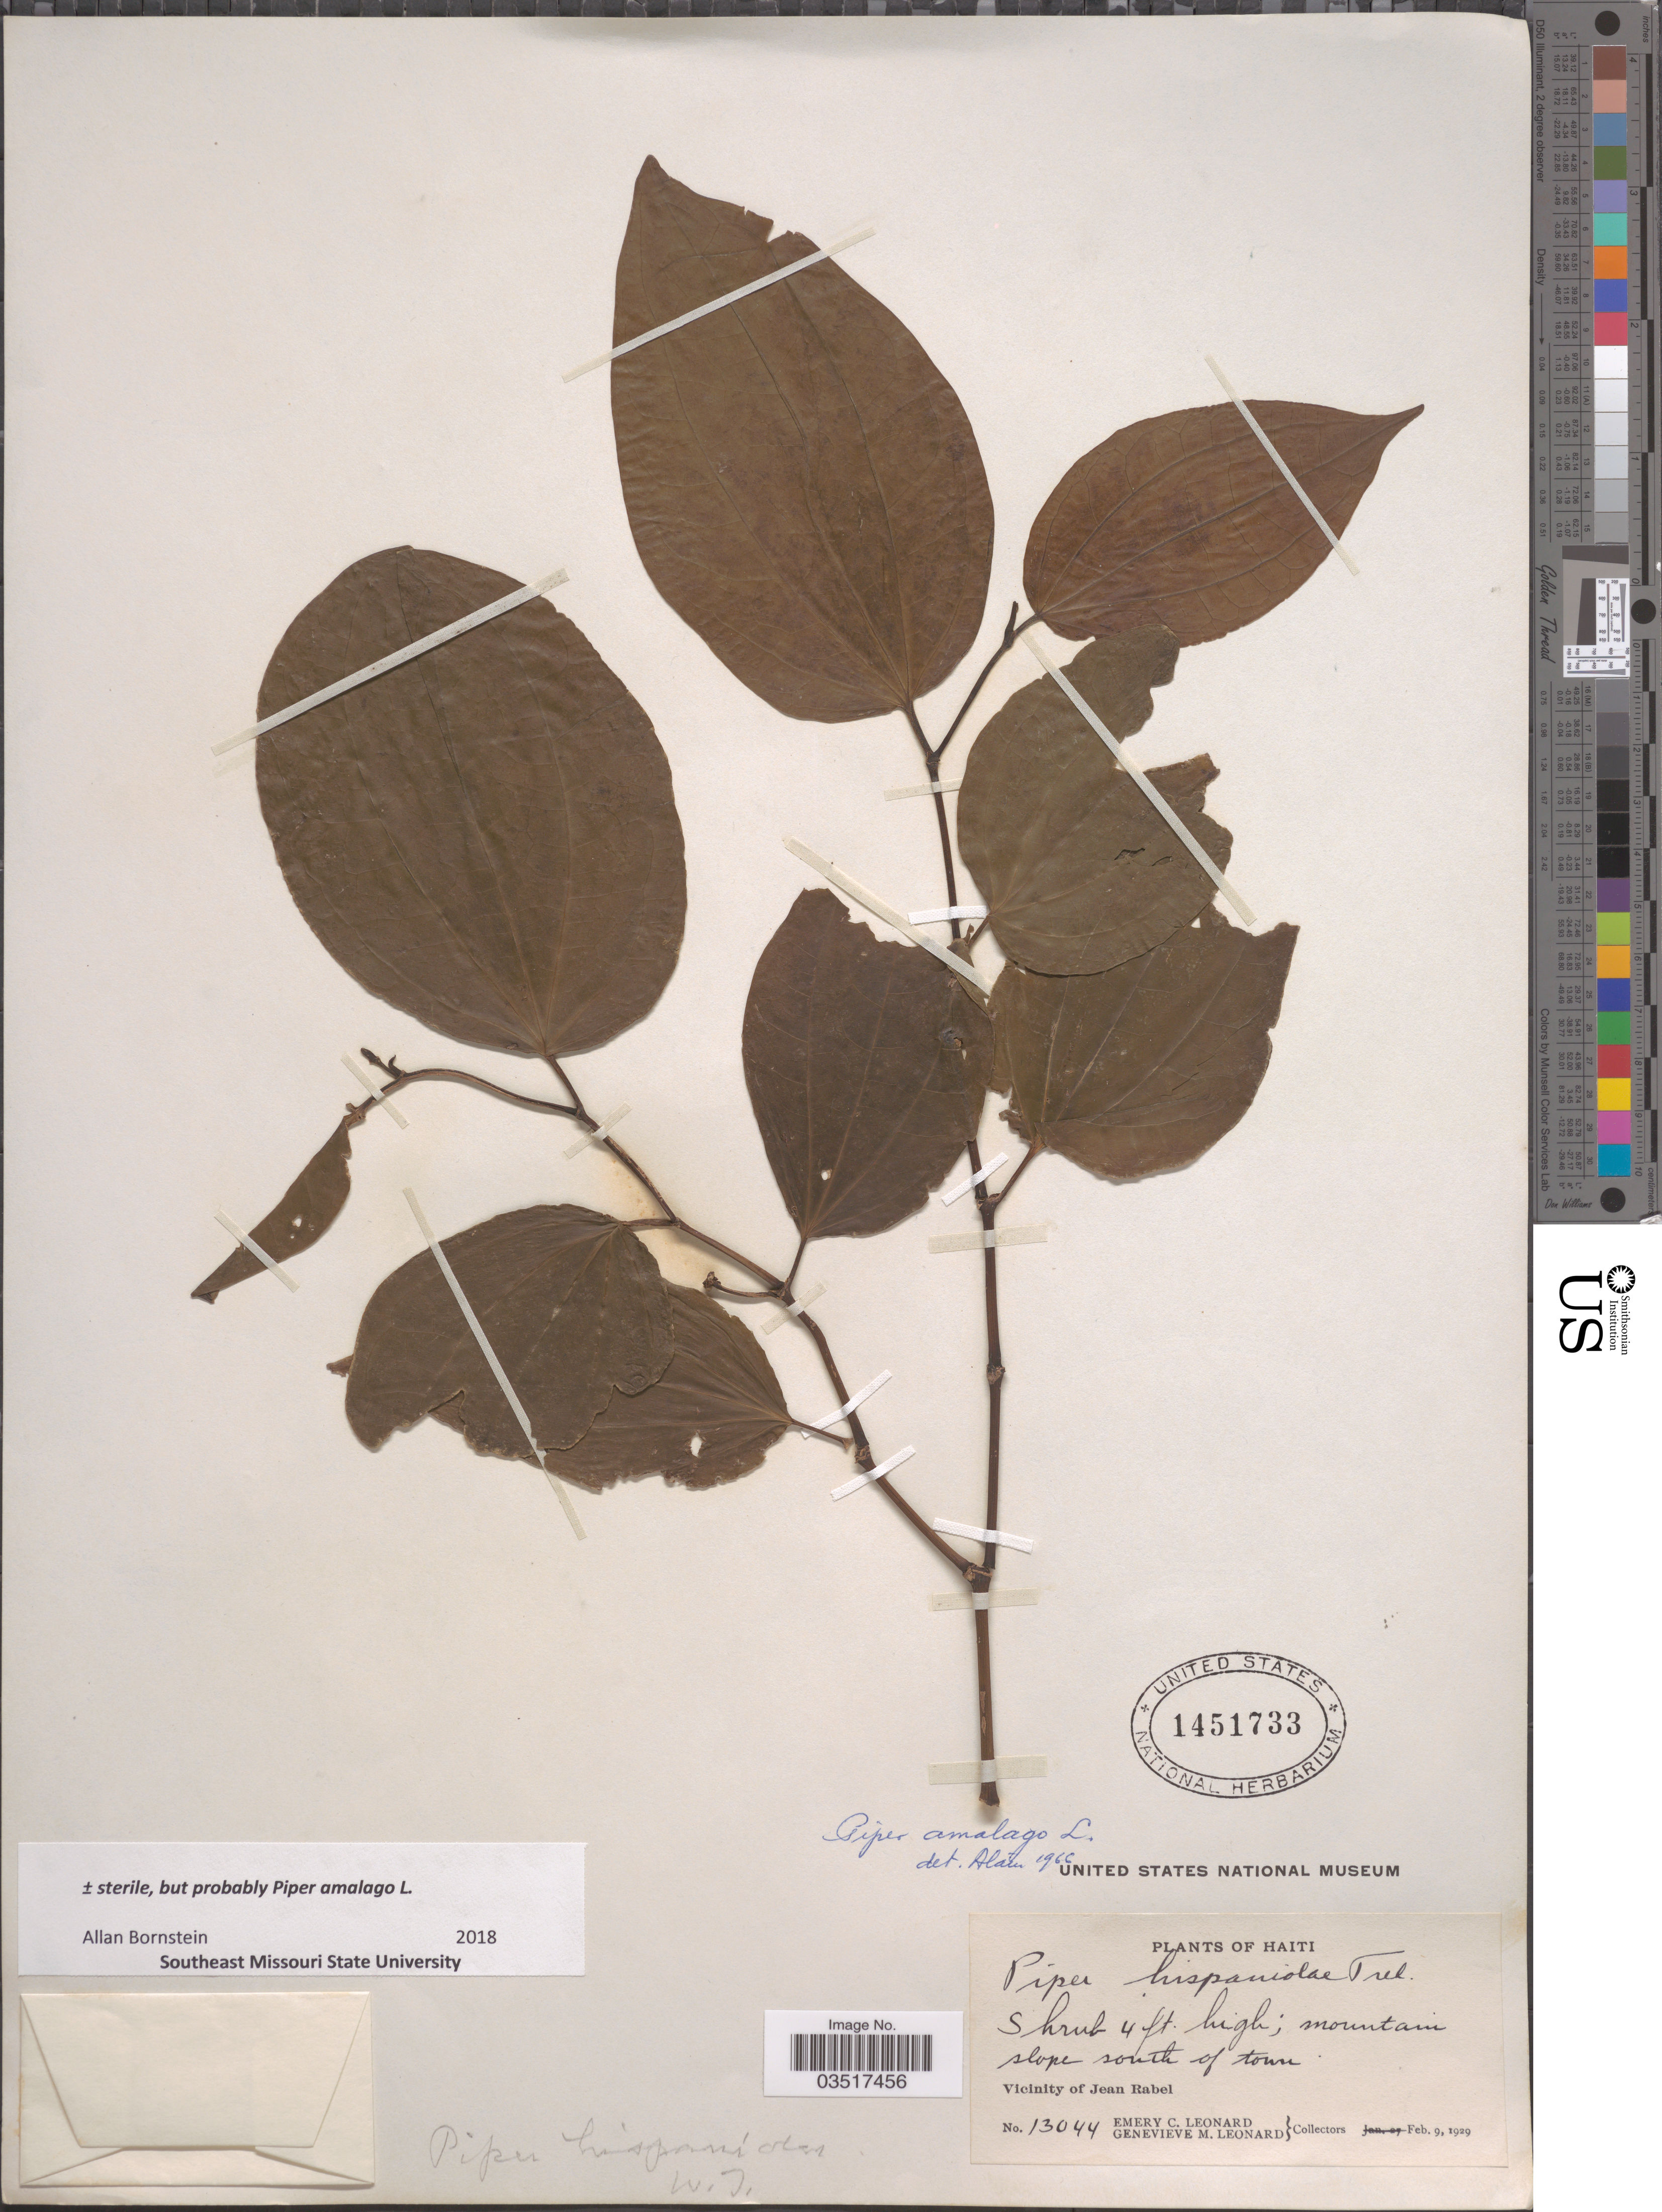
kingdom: Plantae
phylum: Tracheophyta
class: Magnoliopsida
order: Piperales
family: Piperaceae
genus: Piper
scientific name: Piper amalago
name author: L.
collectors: E. C. Leonard & G. M. Leonard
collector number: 13044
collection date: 1929-02-09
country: Haiti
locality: Mountain slope south of town. Vicinity of Jean Rabel.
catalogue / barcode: US 1451733